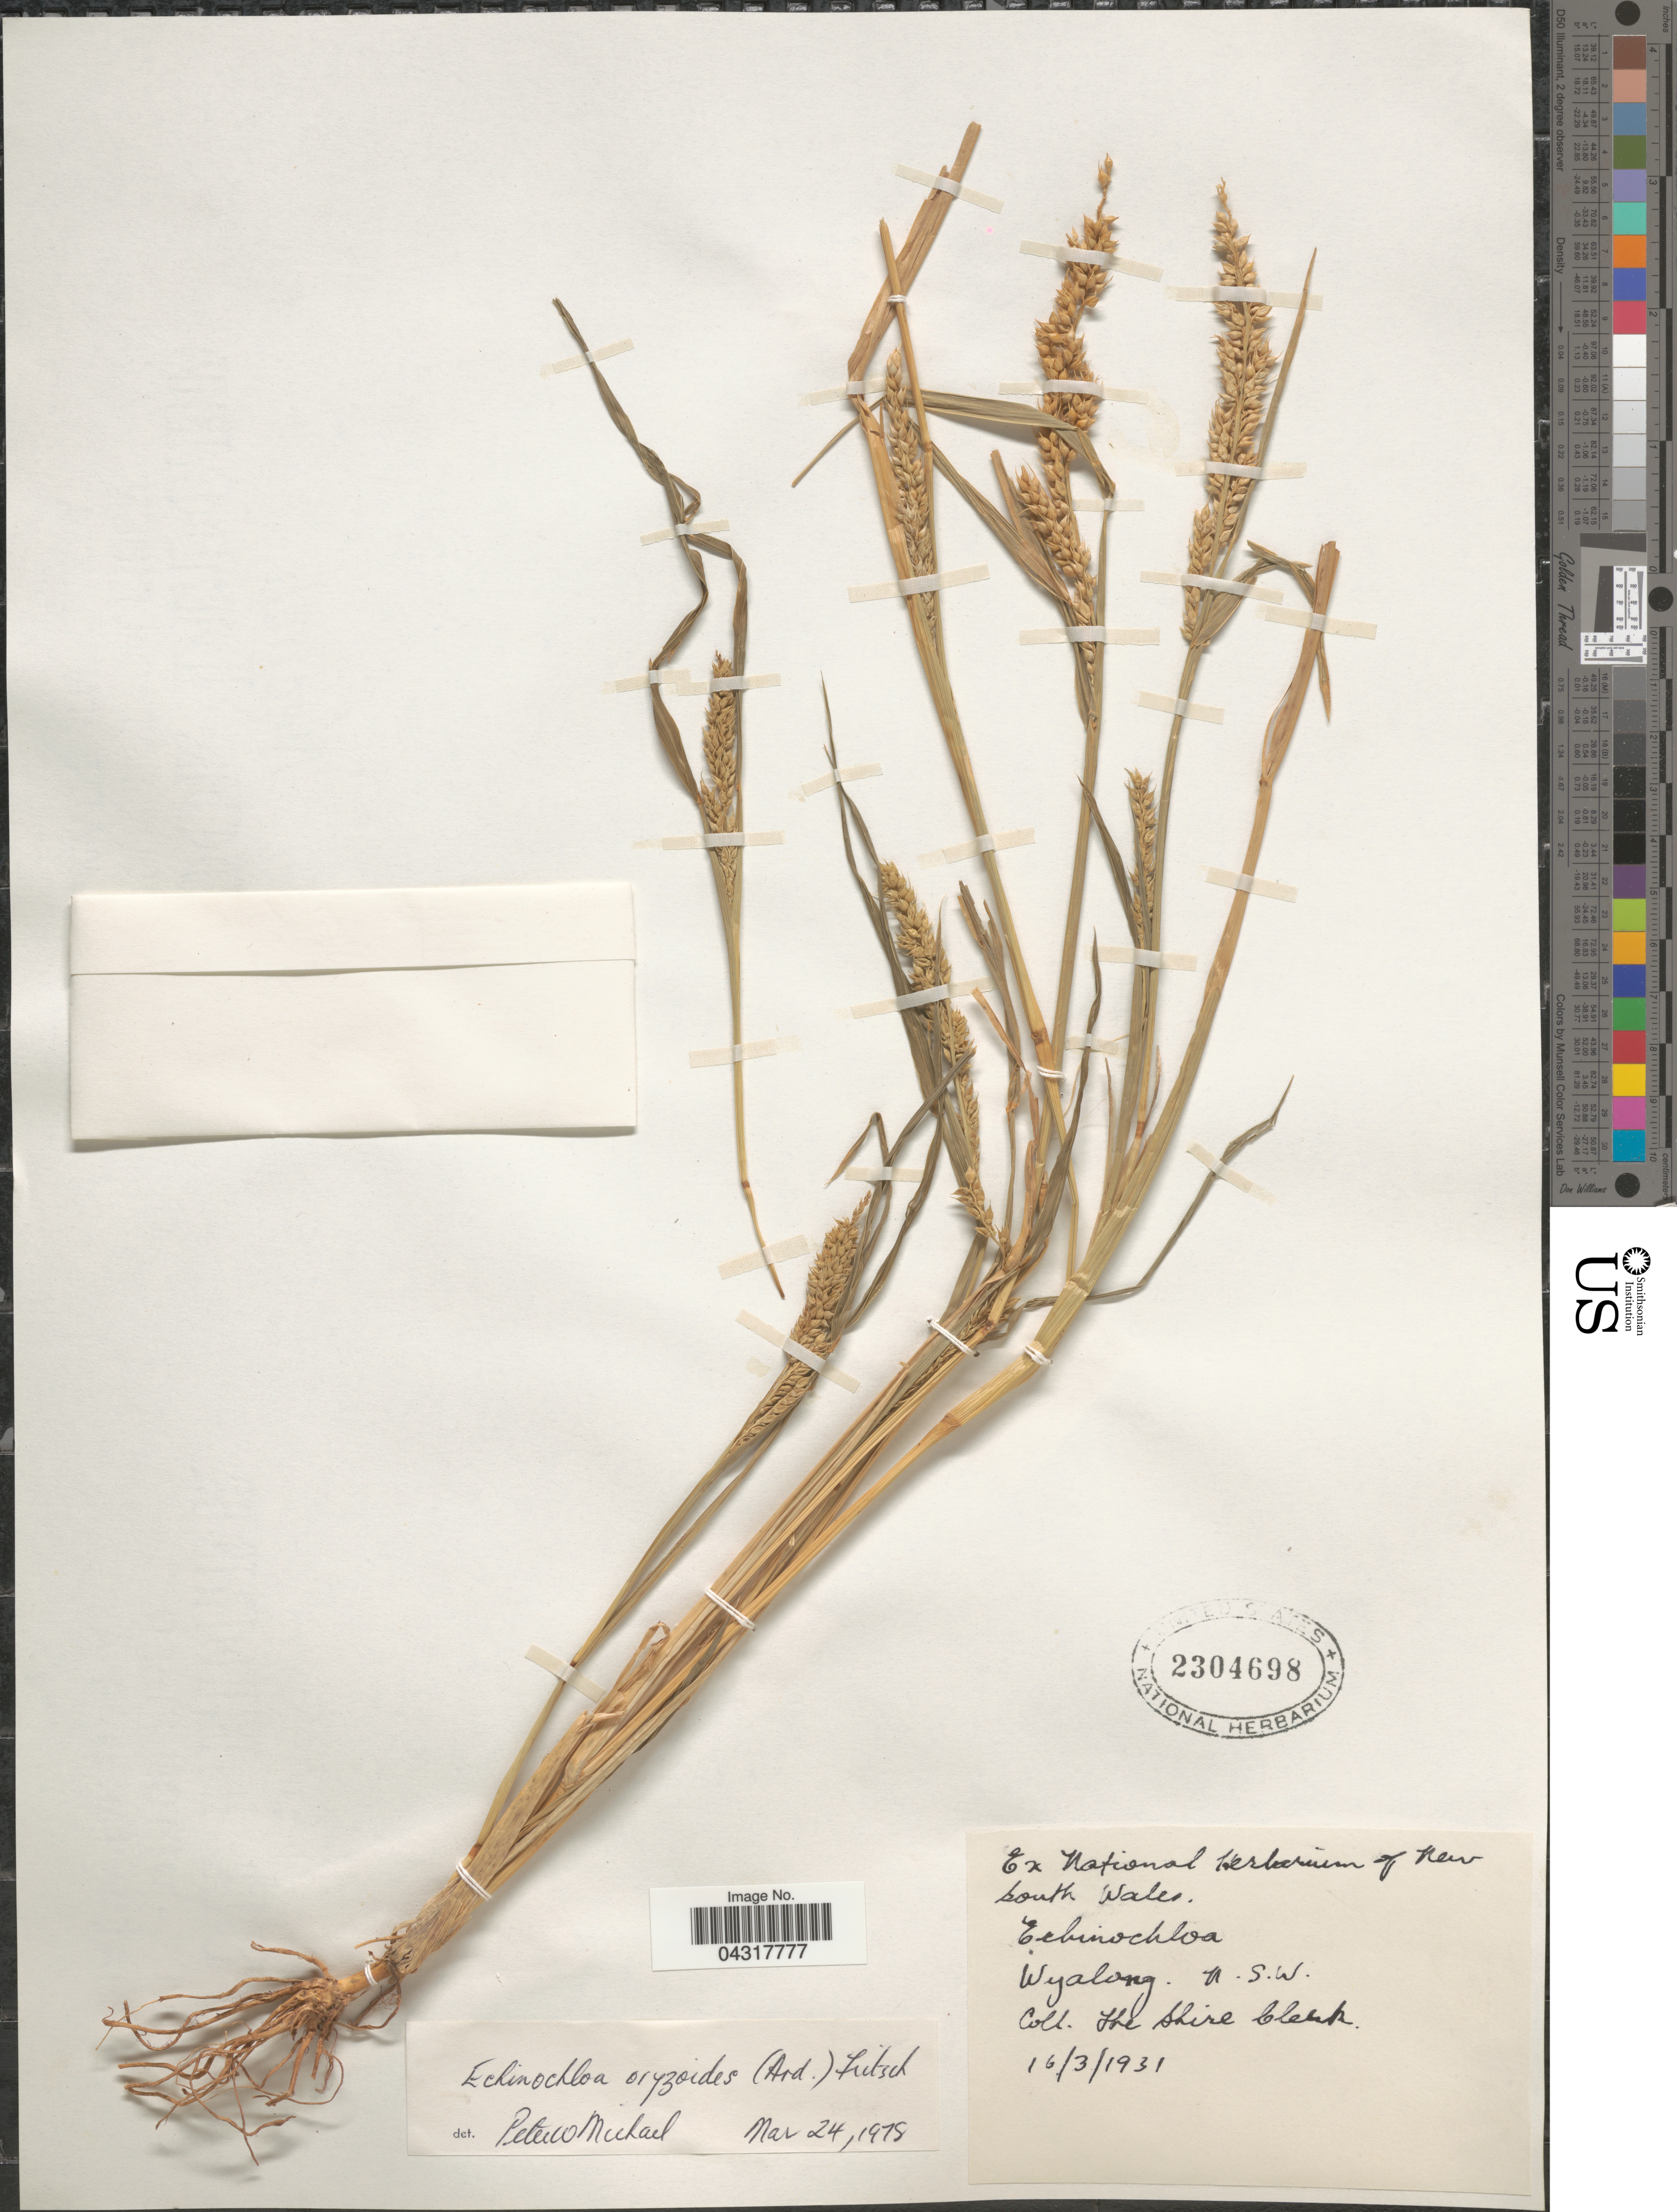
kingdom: Plantae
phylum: Tracheophyta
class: Liliopsida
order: Poales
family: Poaceae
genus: Echinochloa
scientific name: Echinochloa oryzoides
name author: (Ard.) Fritsch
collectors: The Shire Clerk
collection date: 1931-03-16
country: Australia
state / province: New South Wales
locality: Wyalong.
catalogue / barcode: US 2304698